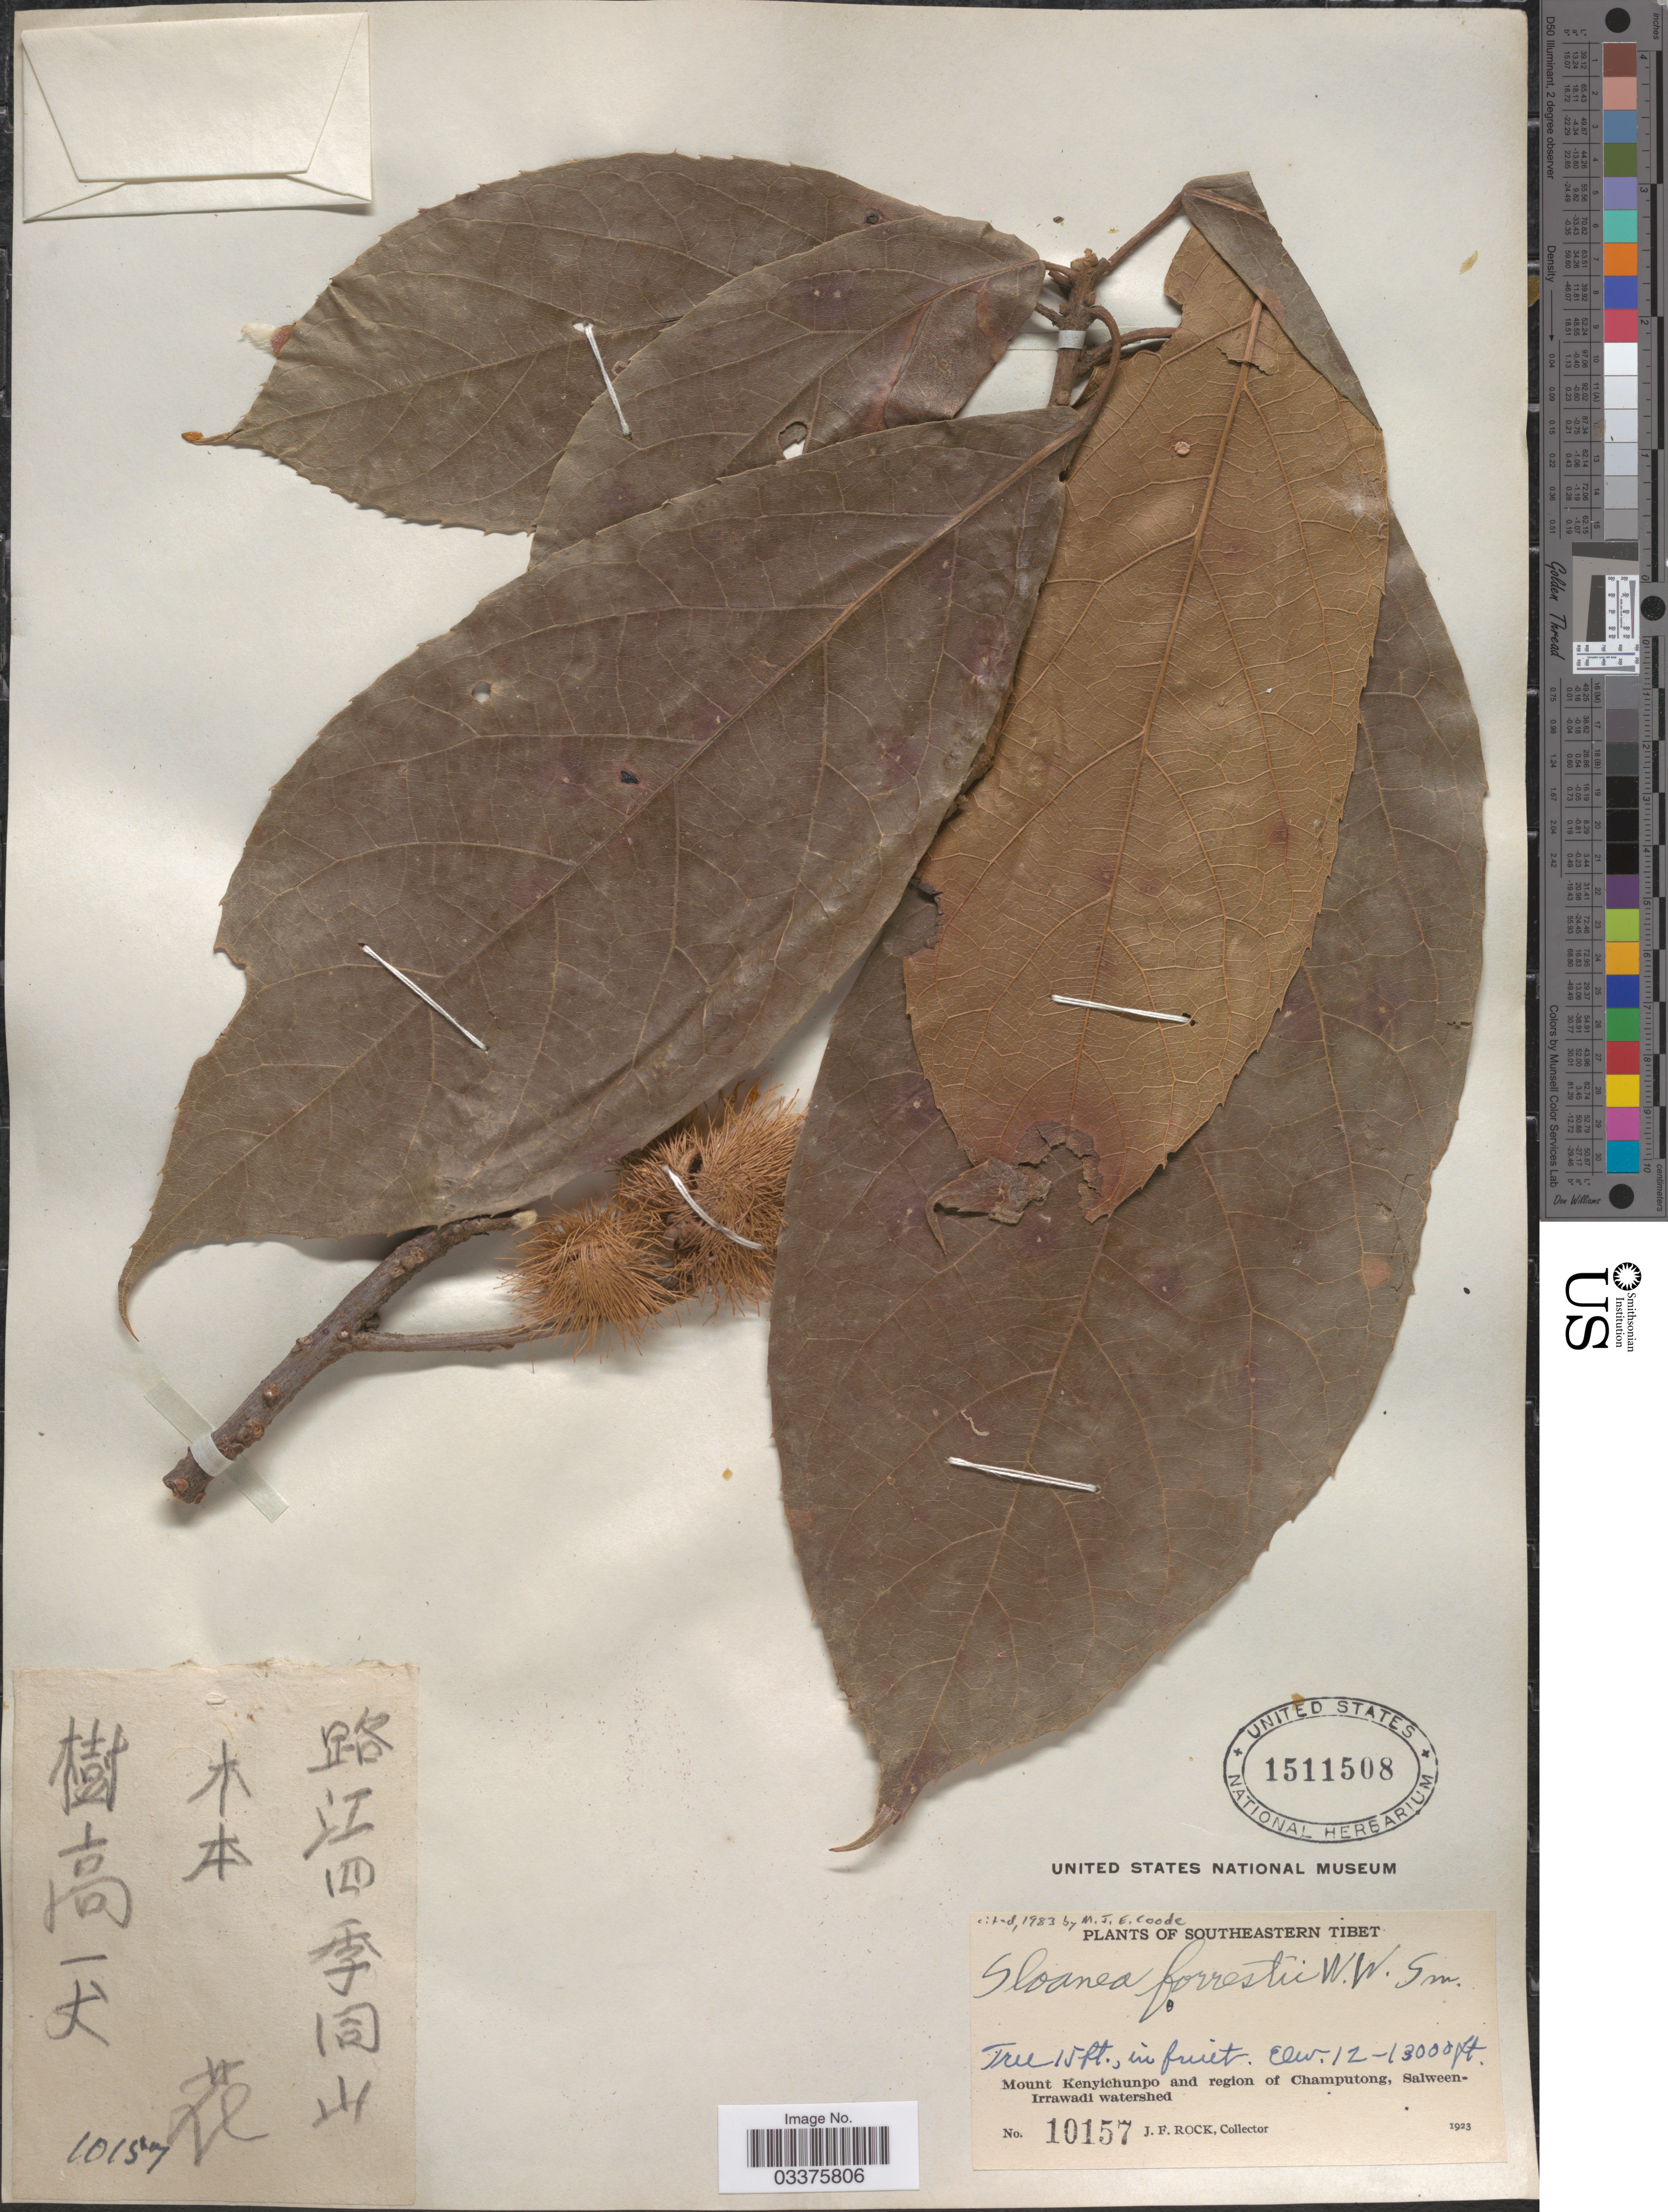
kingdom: Plantae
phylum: Tracheophyta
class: Magnoliopsida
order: Oxalidales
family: Elaeocarpaceae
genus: Sloanea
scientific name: Sloanea forrestii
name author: W.W. Sm.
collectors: J. Rock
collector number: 10157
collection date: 1923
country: China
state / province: Xizang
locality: Southeastern Tibet. Mount Kenyichunpo and region of Champutong, Salween-Irrawadi watershed.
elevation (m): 3658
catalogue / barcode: US 1511508